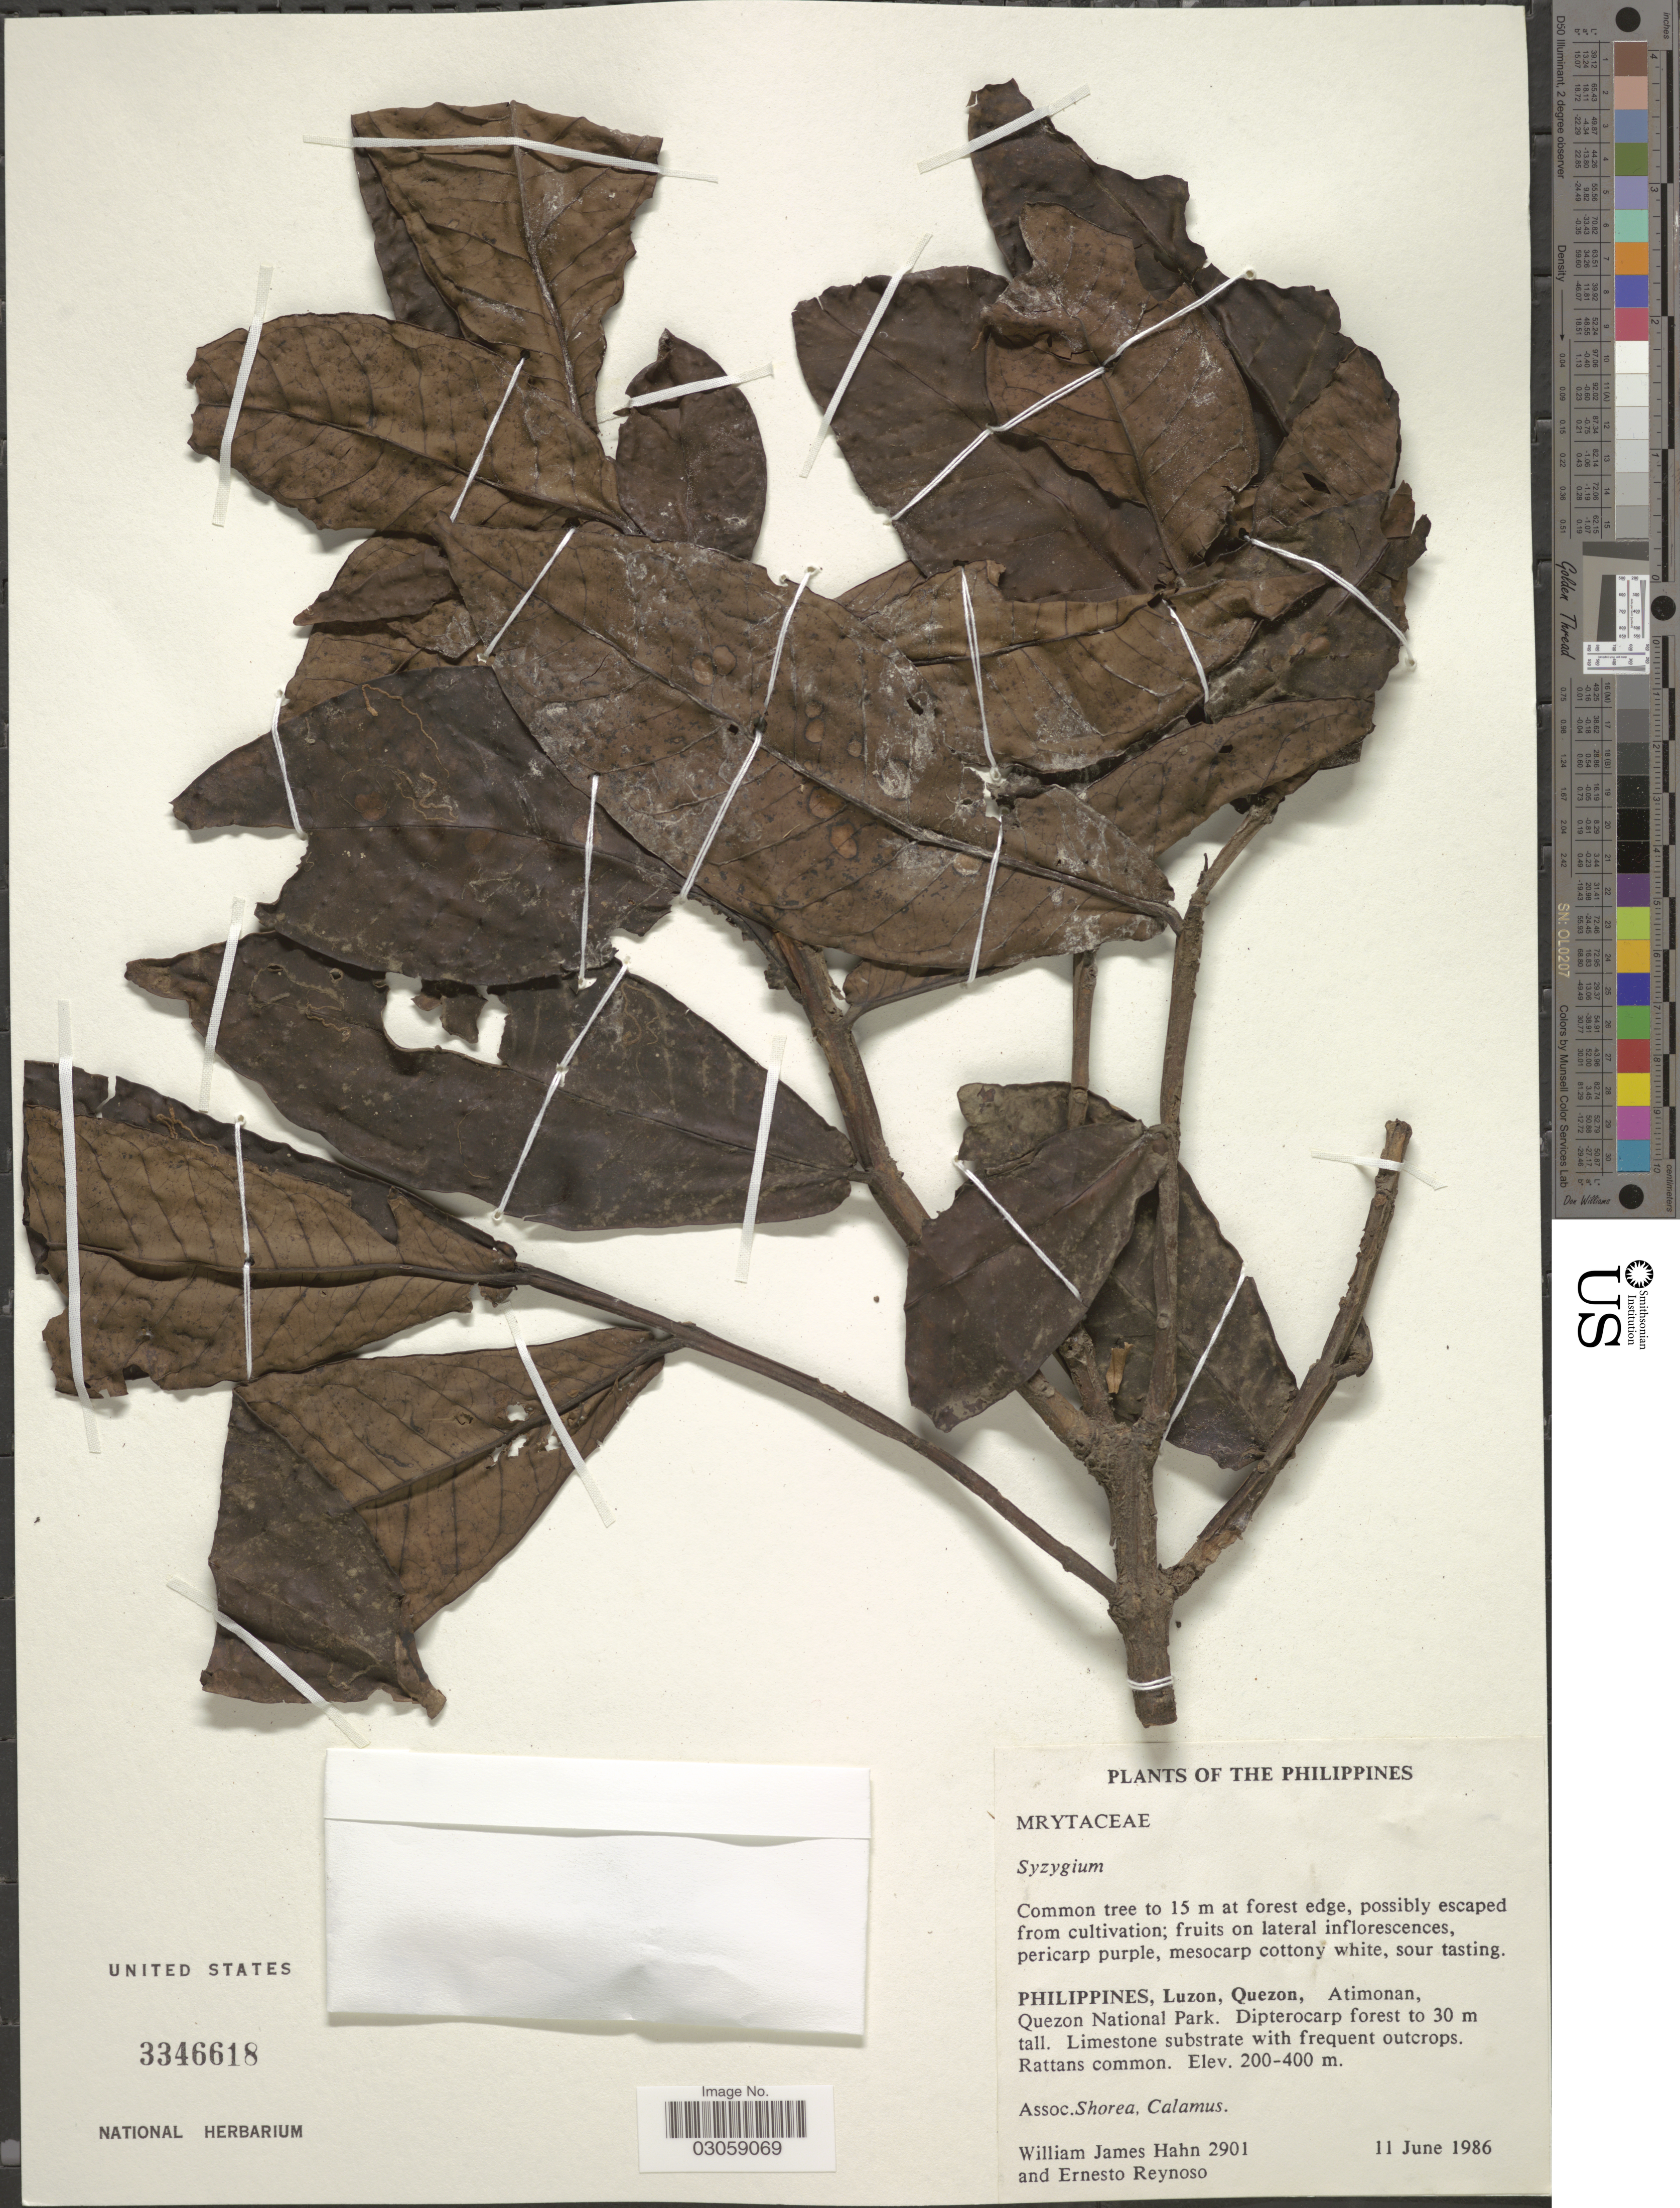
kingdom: Plantae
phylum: Tracheophyta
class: Magnoliopsida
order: Myrtales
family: Myrtaceae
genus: Syzygium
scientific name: Syzygium sp.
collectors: W. J. Hahn & E. Reynoso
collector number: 2901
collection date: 1986-06-11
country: Philippines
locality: Luzon, Quezon, Atimonan, Quezon National Park.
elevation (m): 200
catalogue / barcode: US 3346618